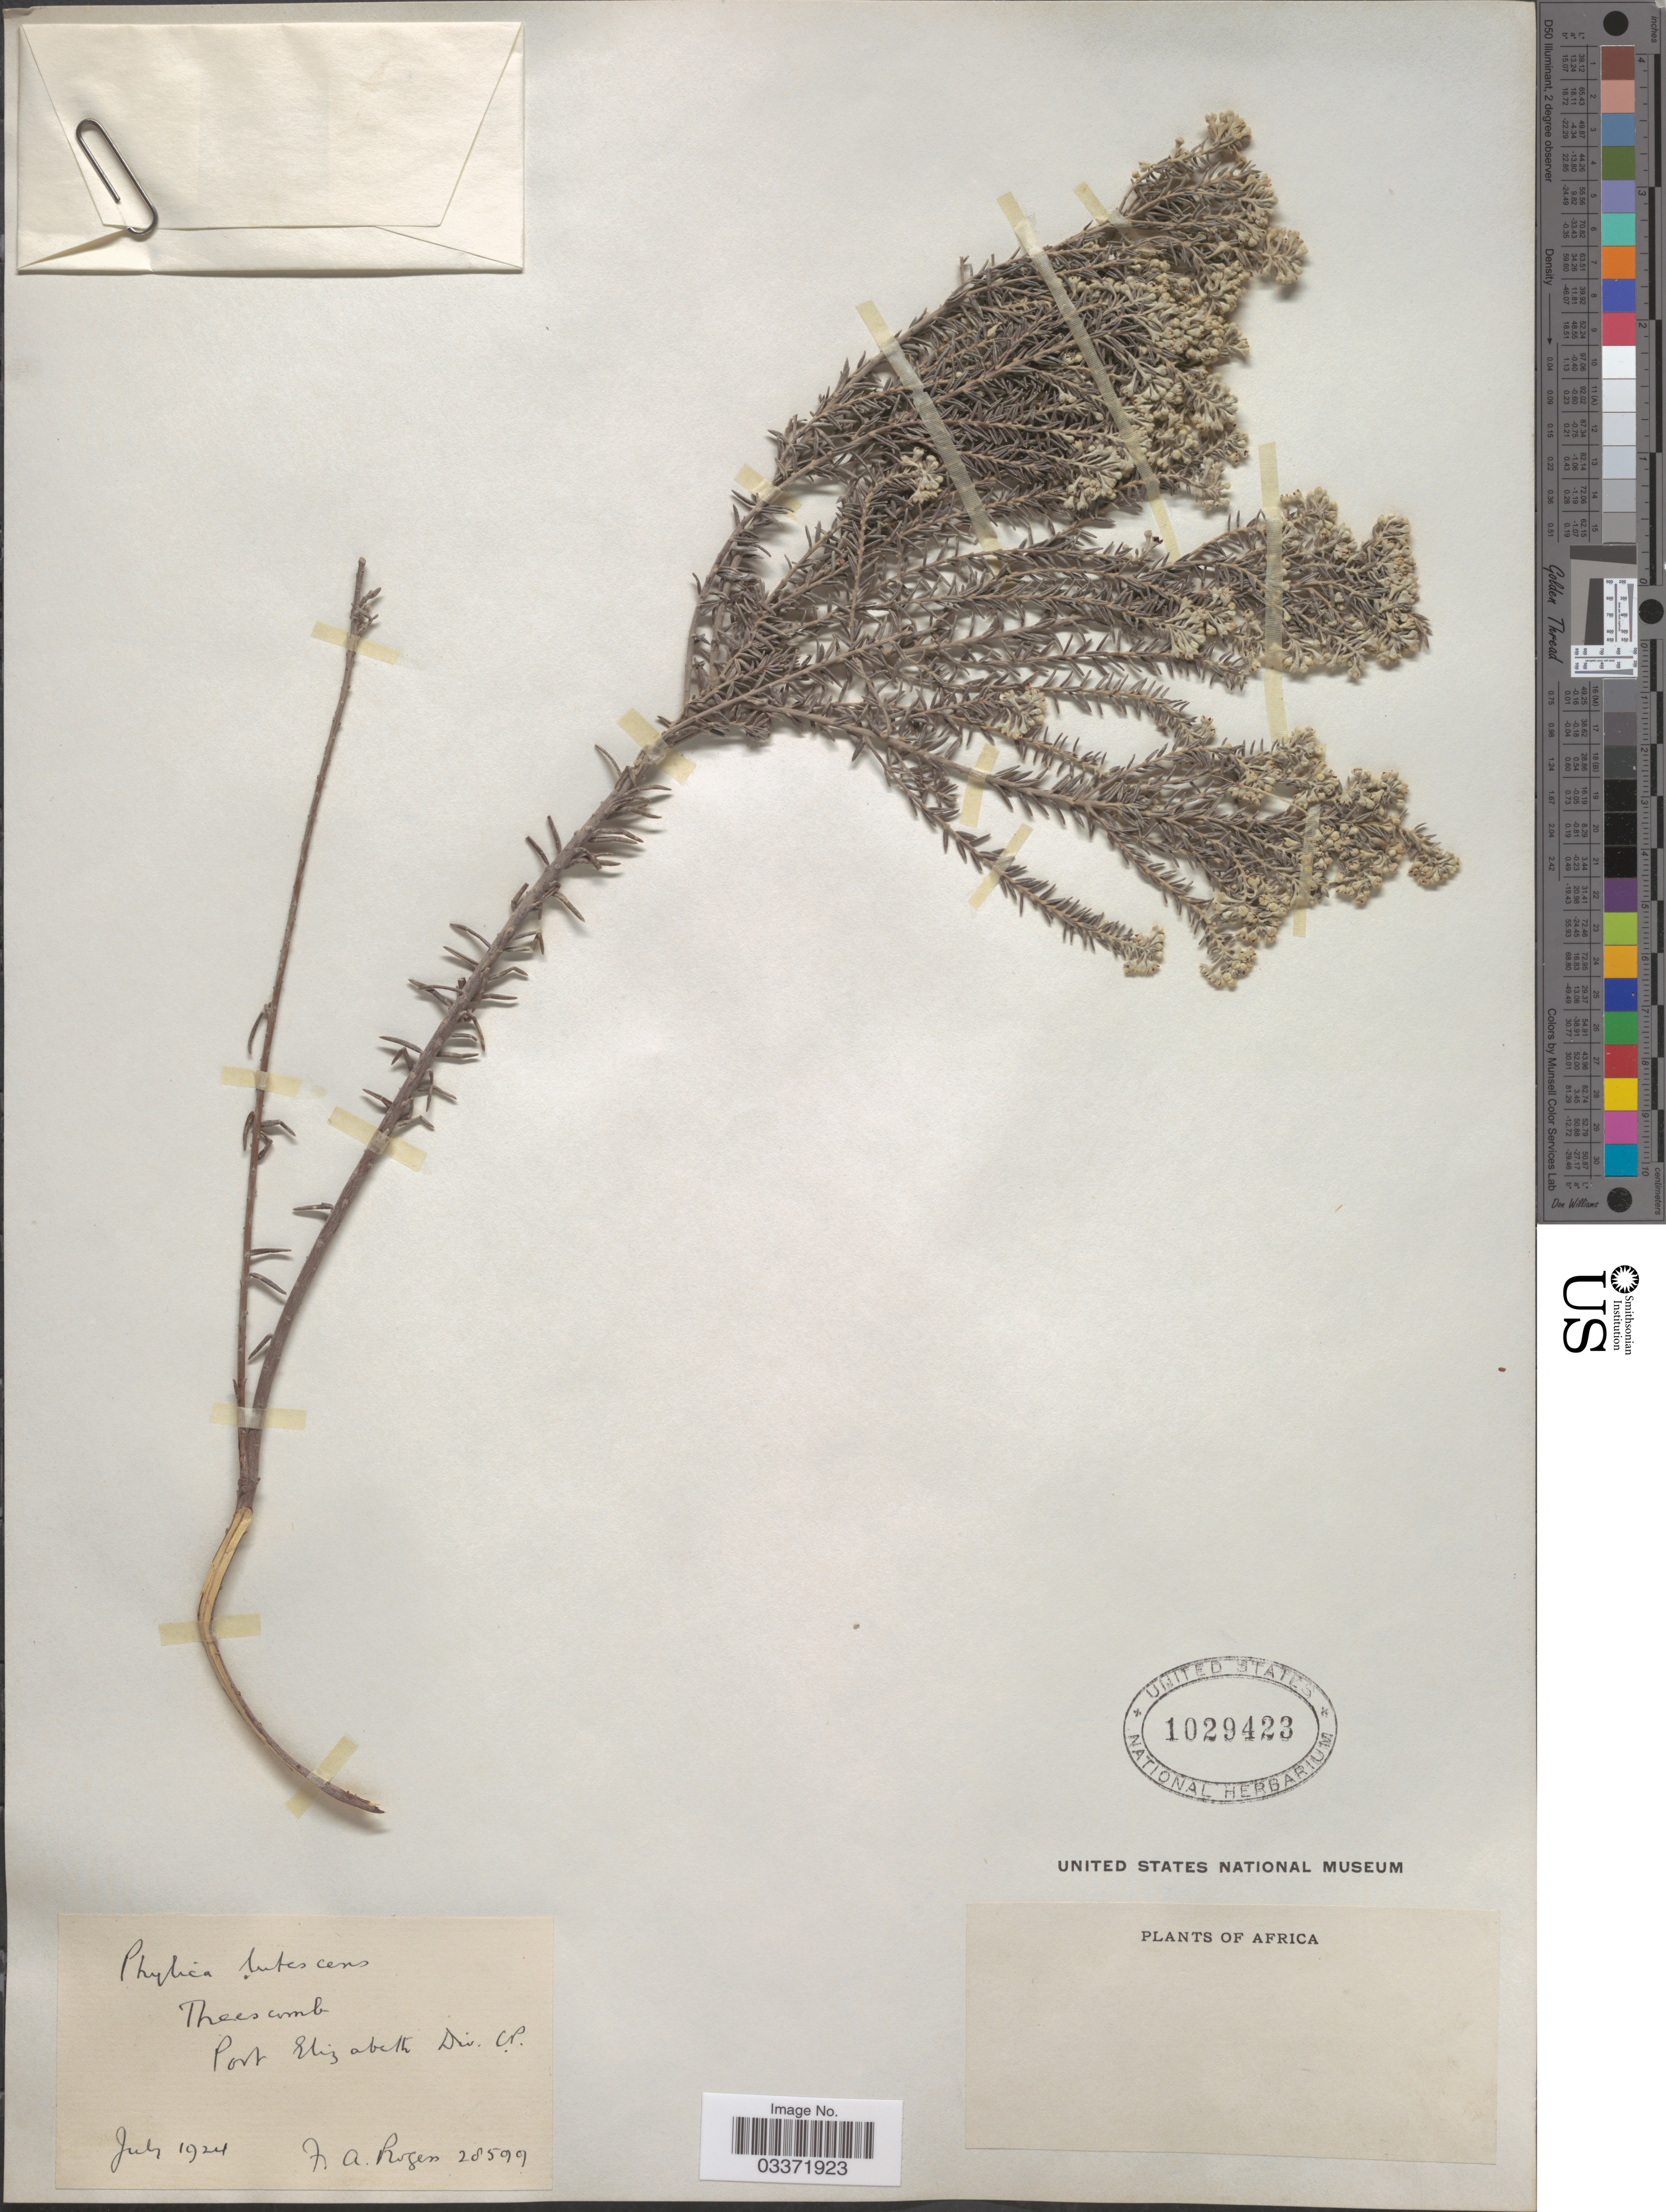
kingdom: Plantae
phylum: Tracheophyta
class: Magnoliopsida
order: Rosales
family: Rhamnaceae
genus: Phylica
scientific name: Phylica lutescens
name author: (Eckl. & Zeyh.) D. Dietr.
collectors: F. A. Rogers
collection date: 1924-07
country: South Africa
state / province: Eastern Cape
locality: Theescomb, Port Elizabeth Div. CP.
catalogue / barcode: US 1029423